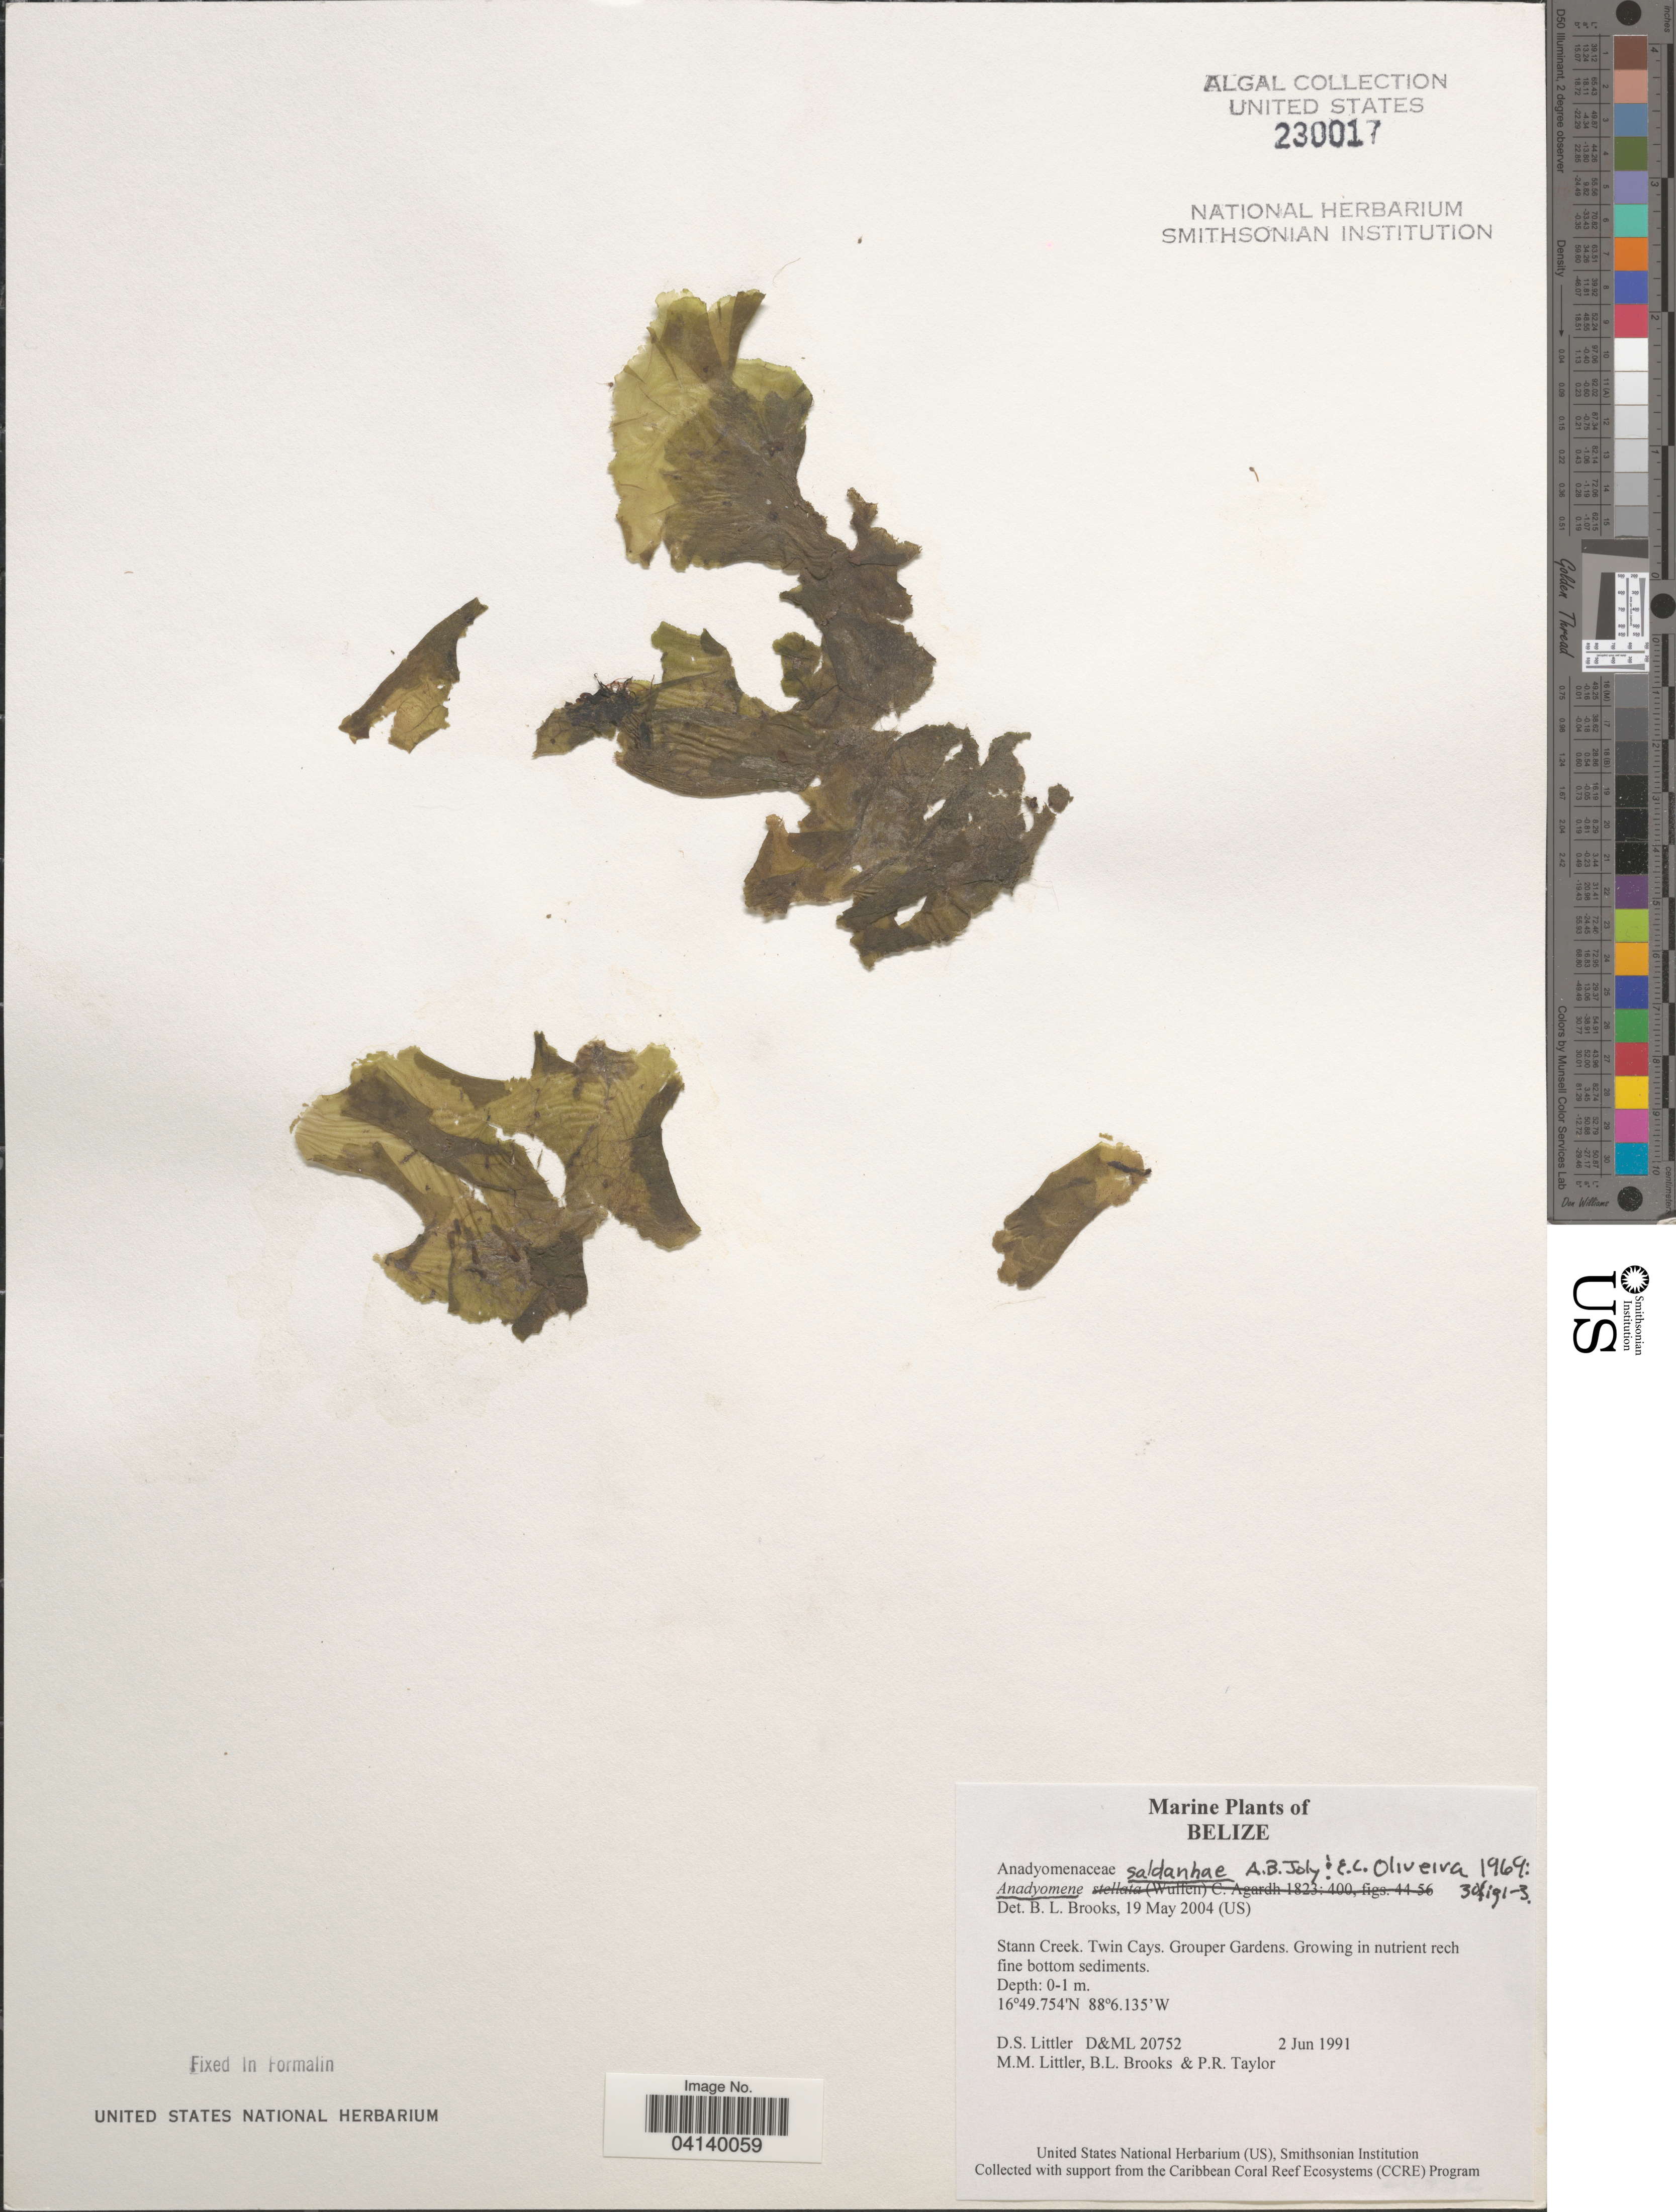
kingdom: Plantae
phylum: Chlorophyta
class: Ulvophyceae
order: Cladophorales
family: Anadyomenaceae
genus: Anadyomene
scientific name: Anadyomene saldanhae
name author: A.B. Joly & E.C. Oliveira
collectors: D. S. Littler, B. Brooks & P. R. Taylor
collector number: D&ML20752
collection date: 1991-06-02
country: Belize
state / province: Stann Creek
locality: Twin Cays. Grouper Gardens.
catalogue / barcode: US 230017